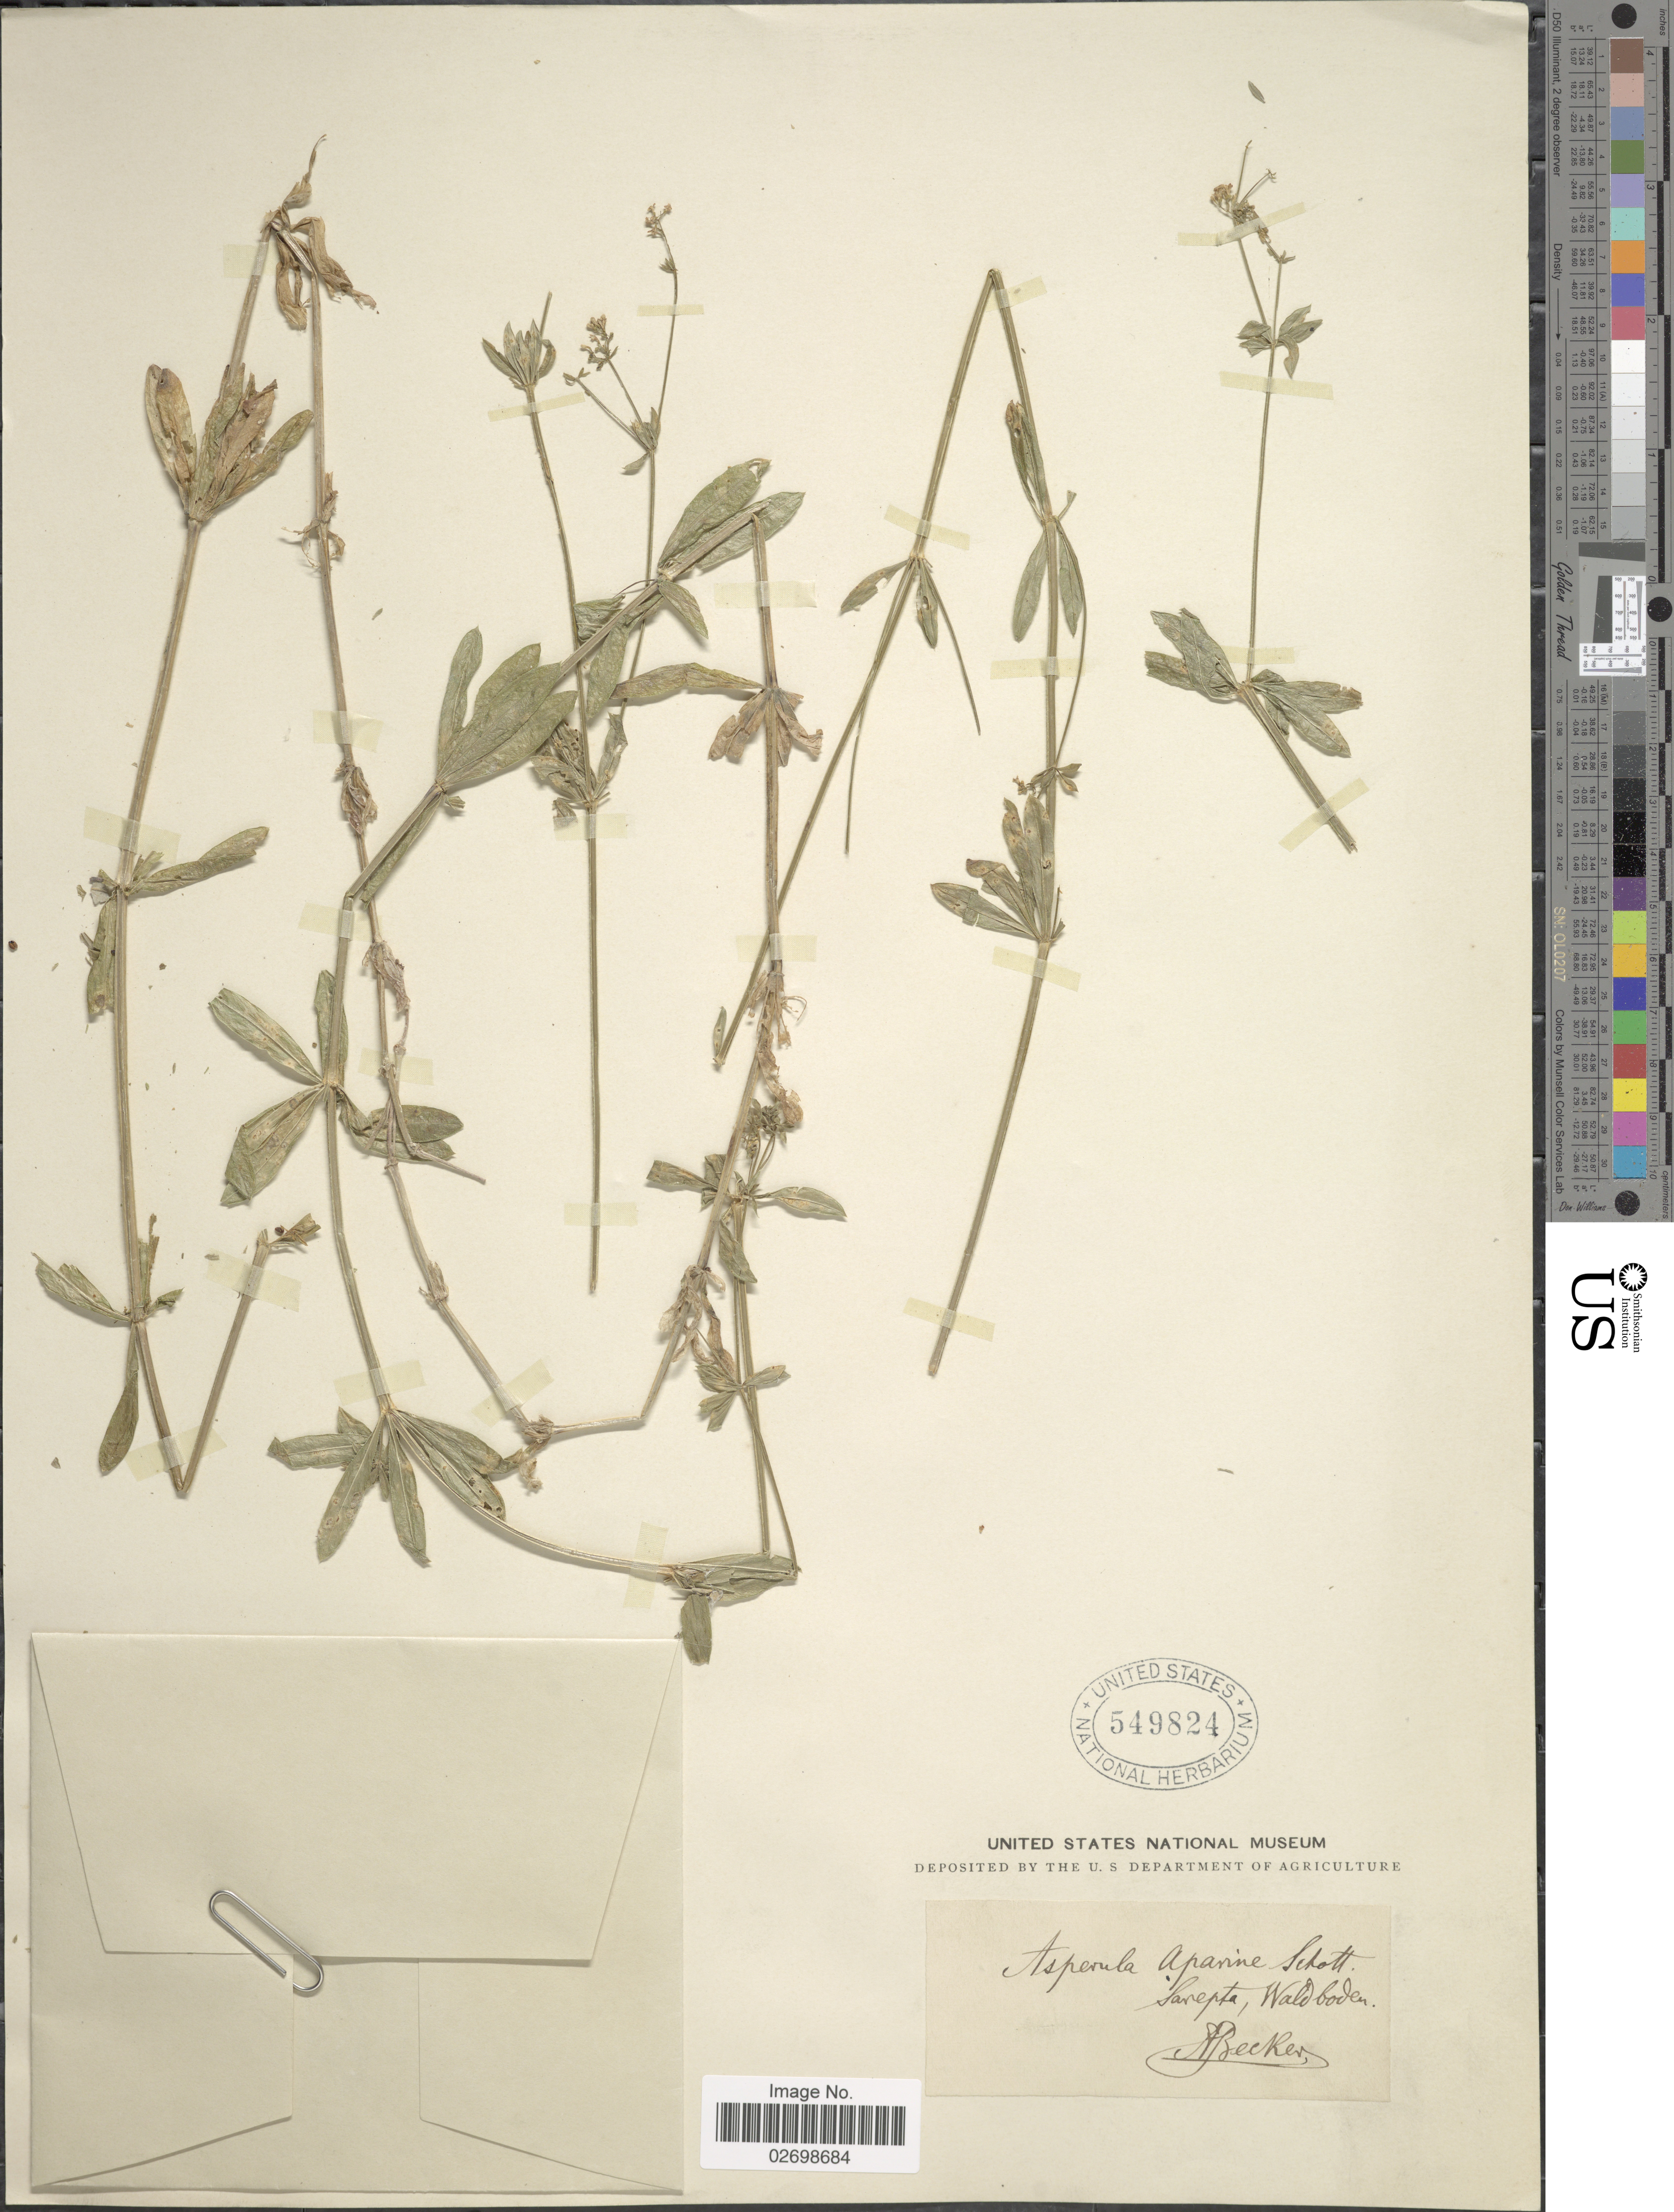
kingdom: Plantae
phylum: Tracheophyta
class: Magnoliopsida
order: Gentianales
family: Rubiaceae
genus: Galium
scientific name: Galium rivale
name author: (Sibth. & Sm.) Griseb.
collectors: A. Becker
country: Russian Federation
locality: Sarepta, Waldboden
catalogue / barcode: US 549824